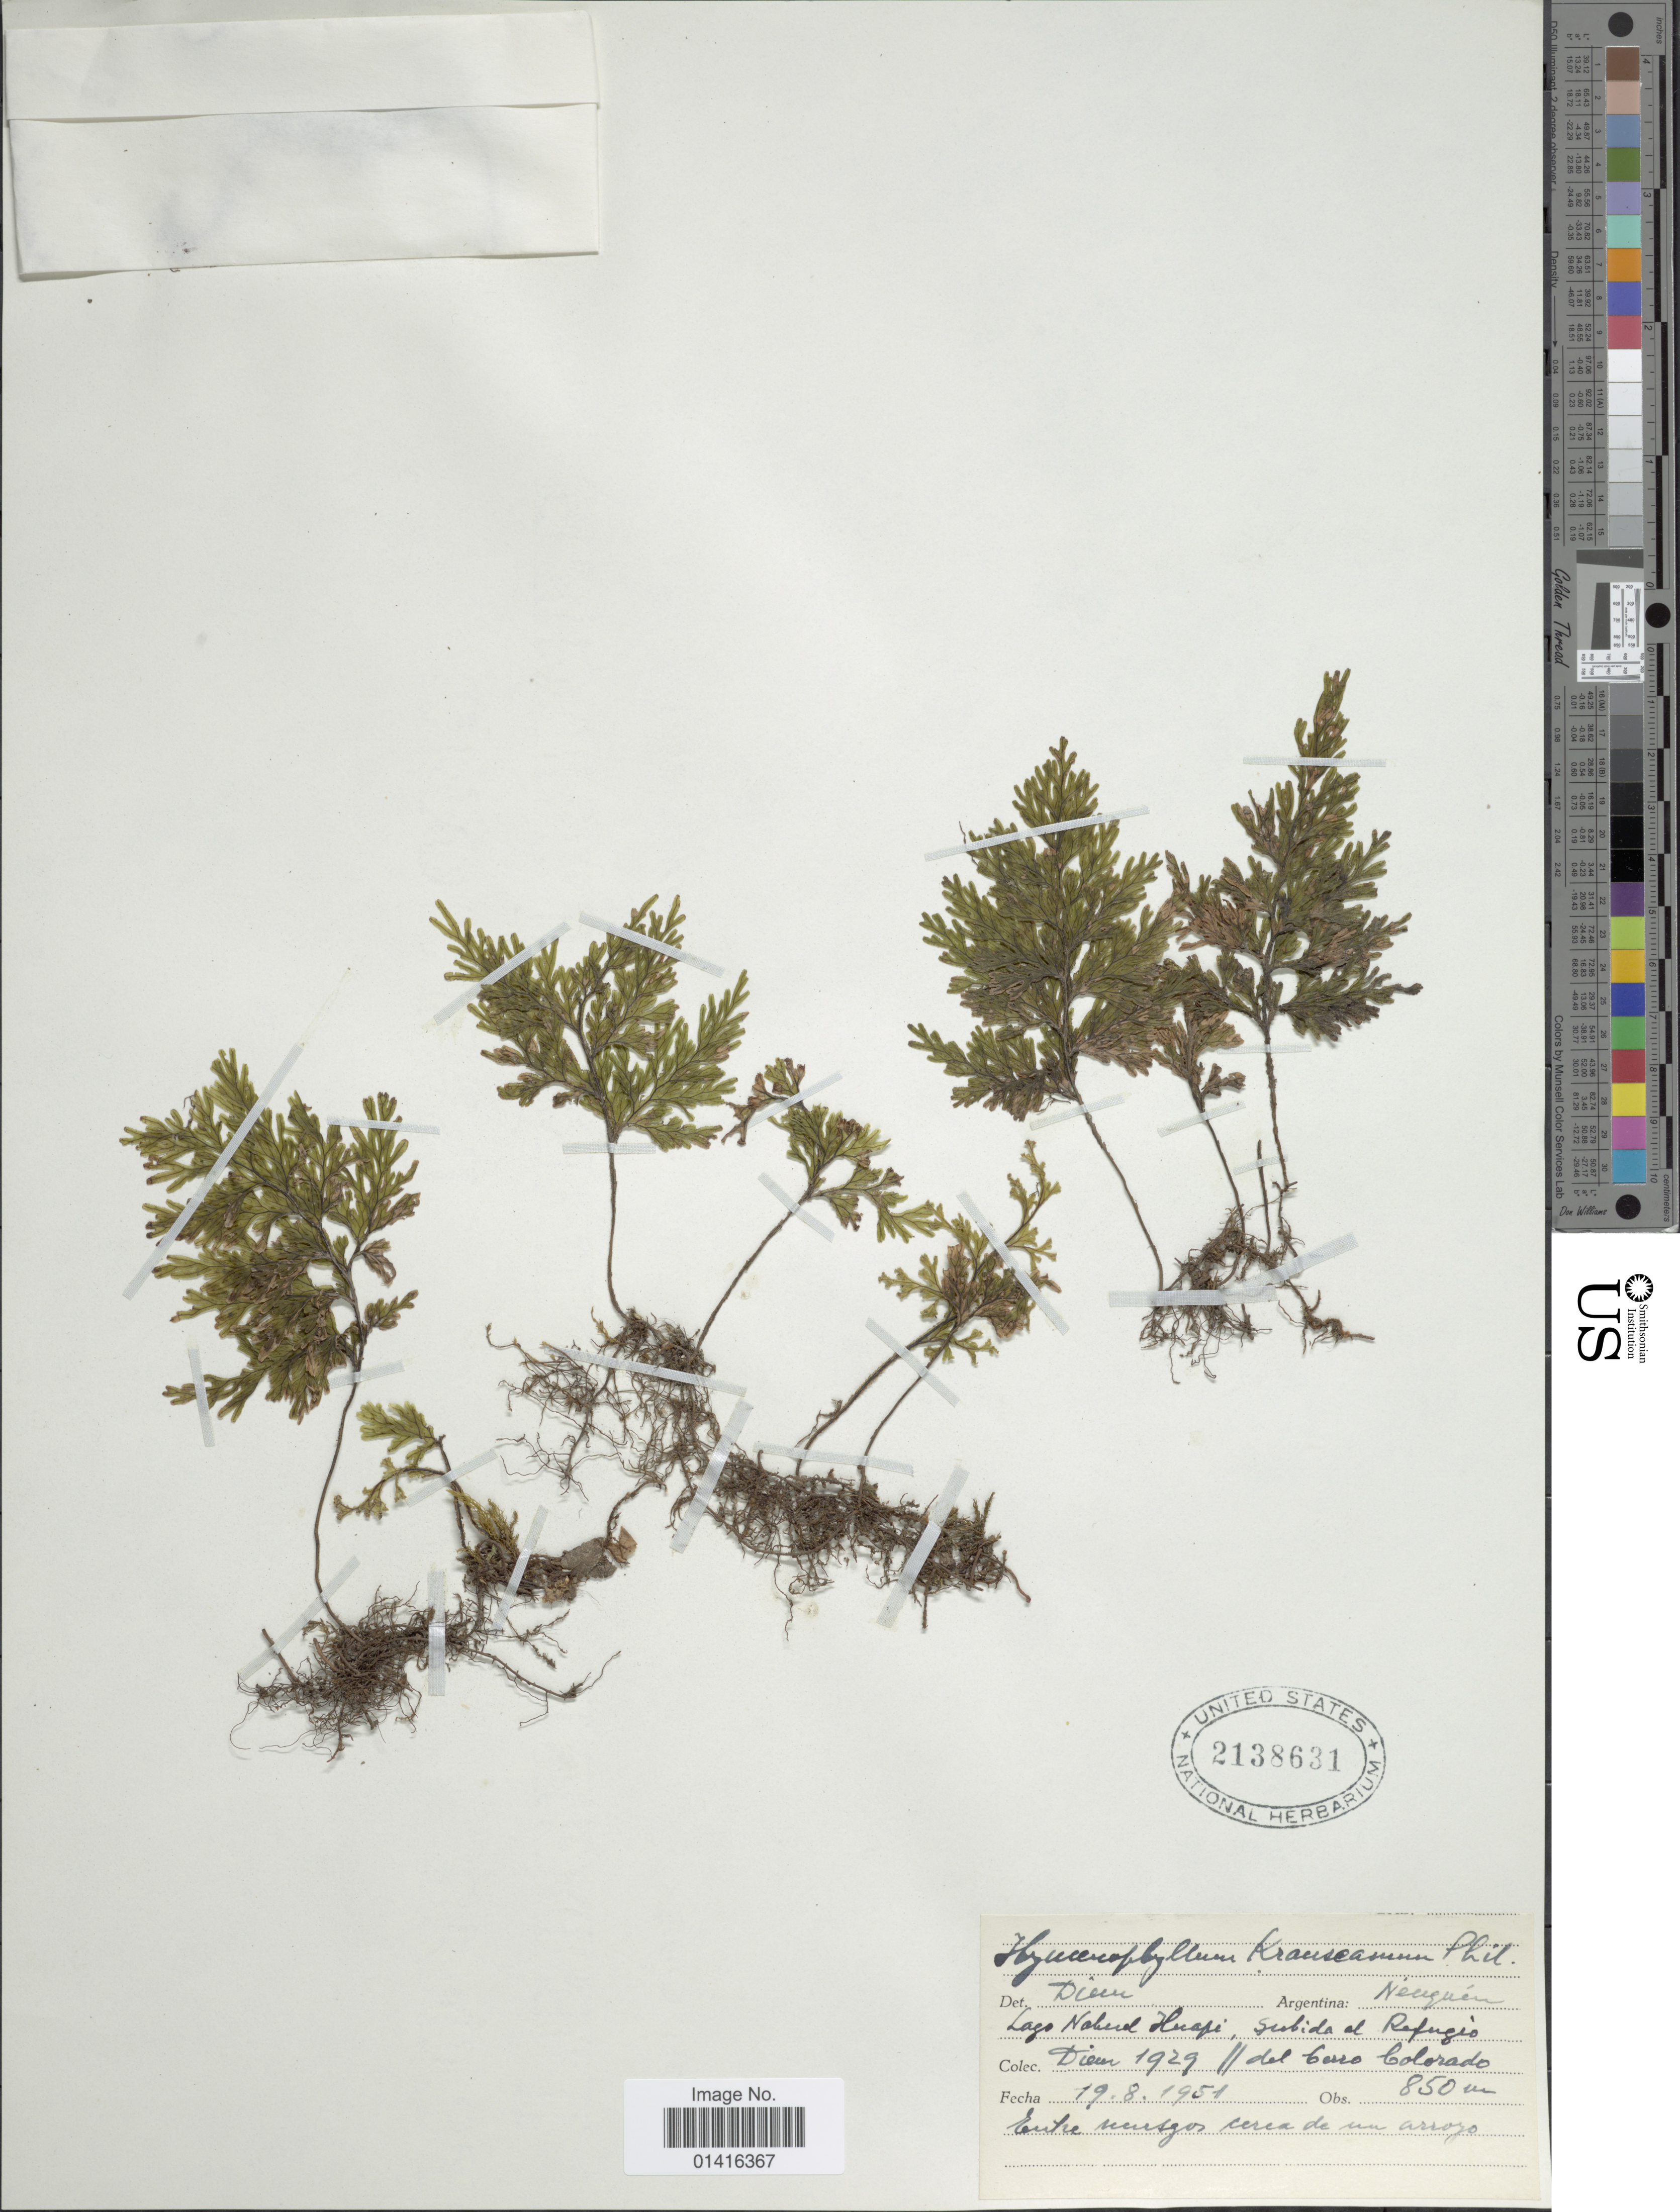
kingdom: Plantae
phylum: Tracheophyta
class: Polypodiopsida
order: Hymenophyllales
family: Hymenophyllaceae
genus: Hymenophyllum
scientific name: Hymenophyllum krauseanum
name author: Phil.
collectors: Diem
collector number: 1929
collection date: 1951-08-19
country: Argentina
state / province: Neuquen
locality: Lago Naherd Huafé, subida al Refugio. Del Cerro Colorado.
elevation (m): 850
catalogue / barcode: US 2138631